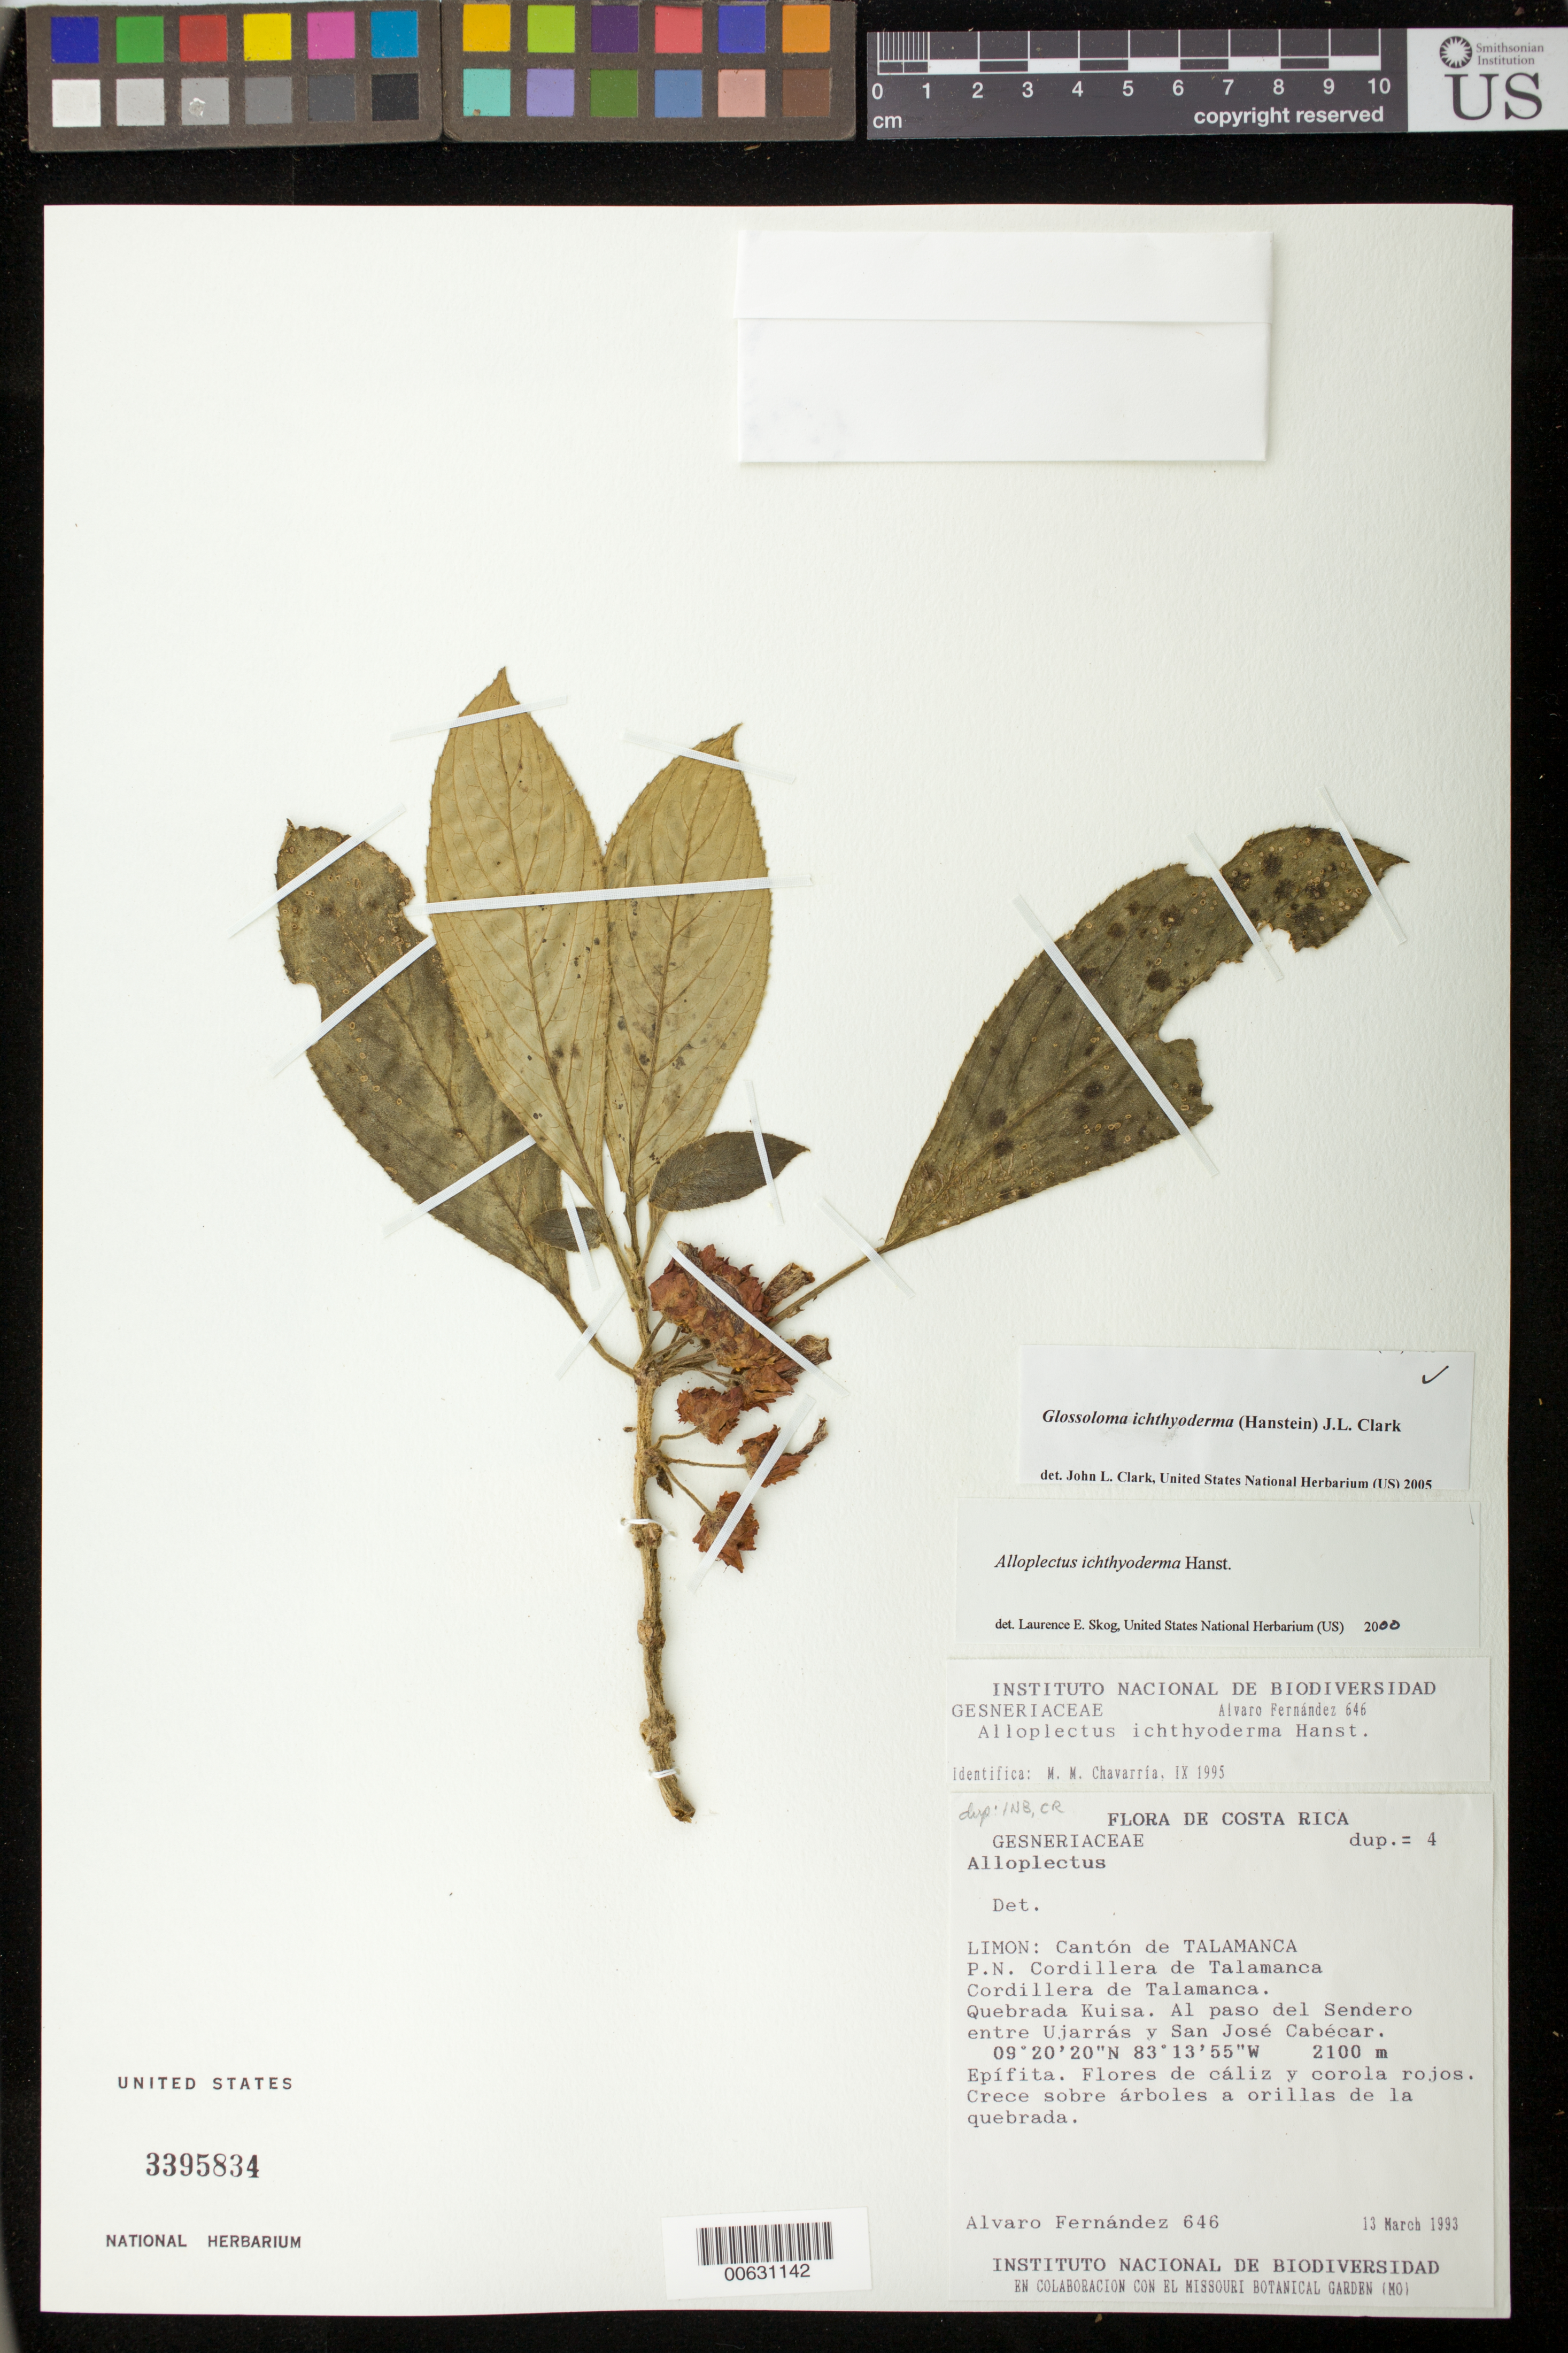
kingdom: Plantae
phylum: Tracheophyta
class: Magnoliopsida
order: Lamiales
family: Gesneriaceae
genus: Glossoloma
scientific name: Glossoloma ichthyoderma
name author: (Hanst.) J.L. Clark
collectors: A. Fernández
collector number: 646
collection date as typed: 13 Mar 1993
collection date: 1993-03-13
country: Costa Rica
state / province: Limón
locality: Cantón de Talamanca, P.N. Cordillera de Talamanca, Cordillera de Talamanca, Quebrada Kuisa, al paso del Sendero entre Ujarrás y San José Cabécar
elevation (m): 2100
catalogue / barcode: US 3395834